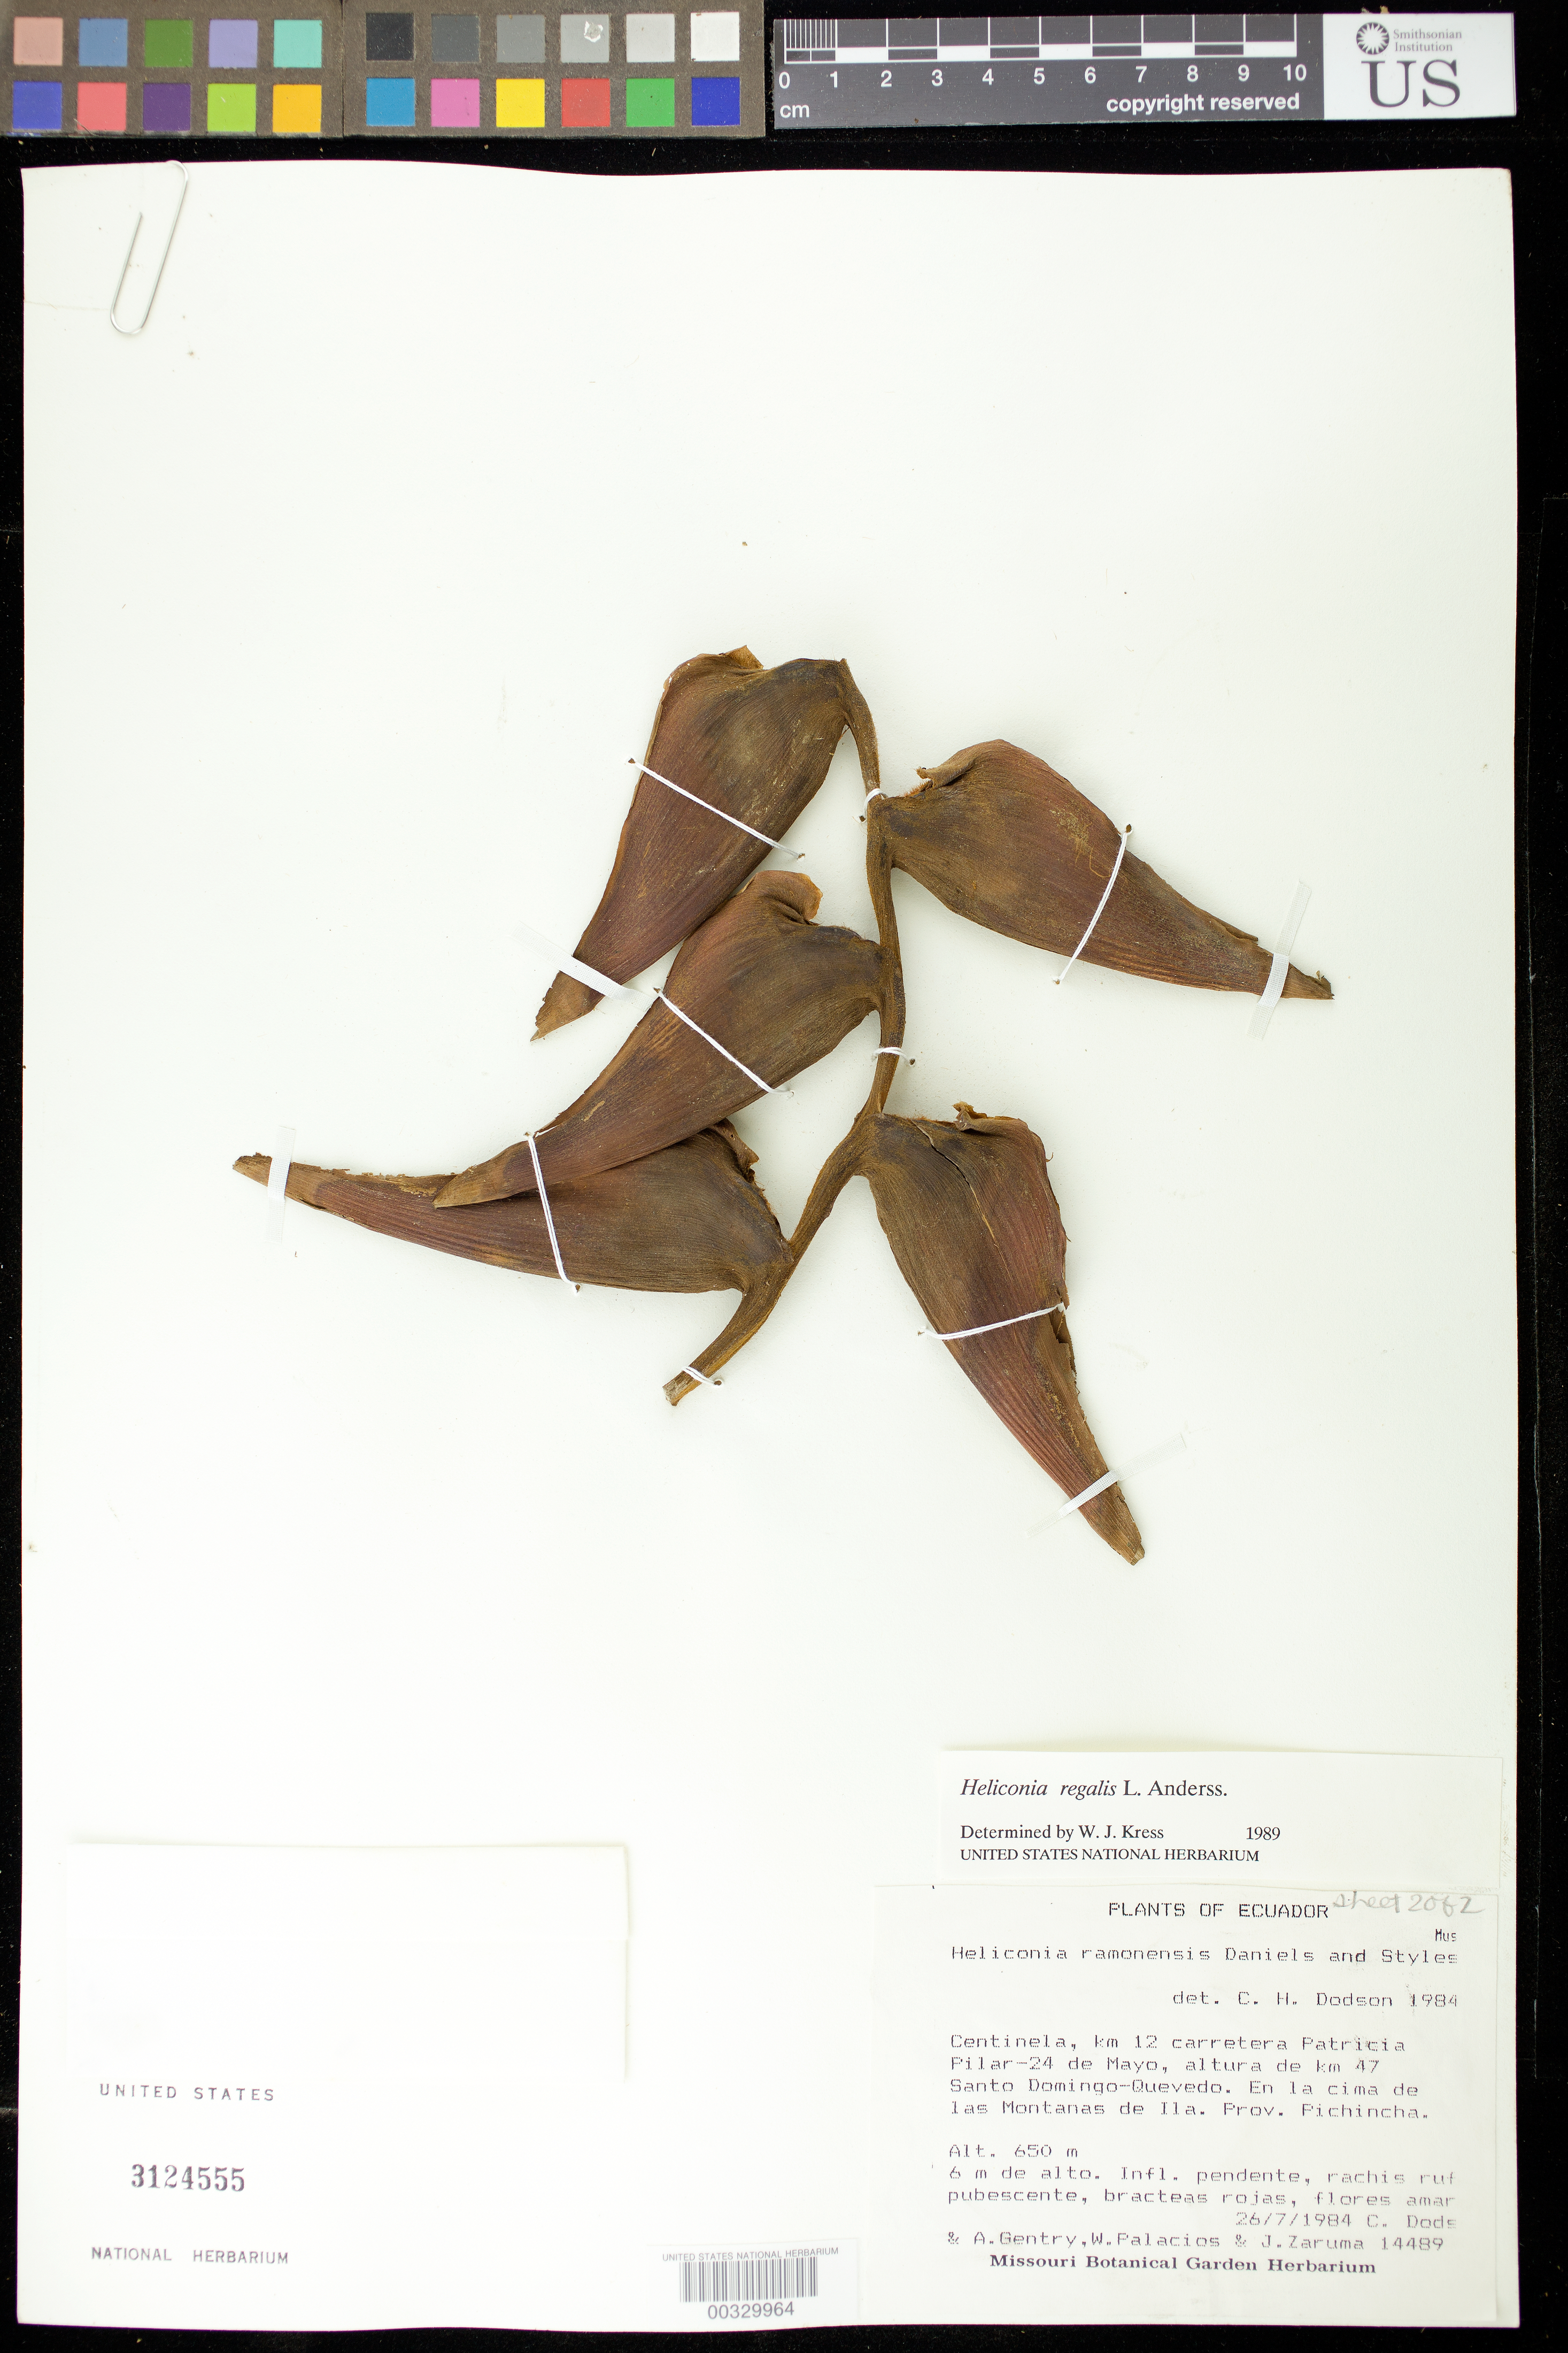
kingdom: Plantae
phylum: Tracheophyta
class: Liliopsida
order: Zingiberales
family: Heliconiaceae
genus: Heliconia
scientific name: Heliconia regalis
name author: L. Andersson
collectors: C. H. Dodson, A. H. Gentry, W. Palacios & J. Zaruma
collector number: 14489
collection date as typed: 26 Jul 1984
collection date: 1984-07-26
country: Ecuador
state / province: Pichincha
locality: Centinela, km 12 patricia pilar-24 de mayo highway, altura de km 47 Santo Domingo-Quevedo, on summit of Las Montanas de ila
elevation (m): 650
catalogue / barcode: US 3124555